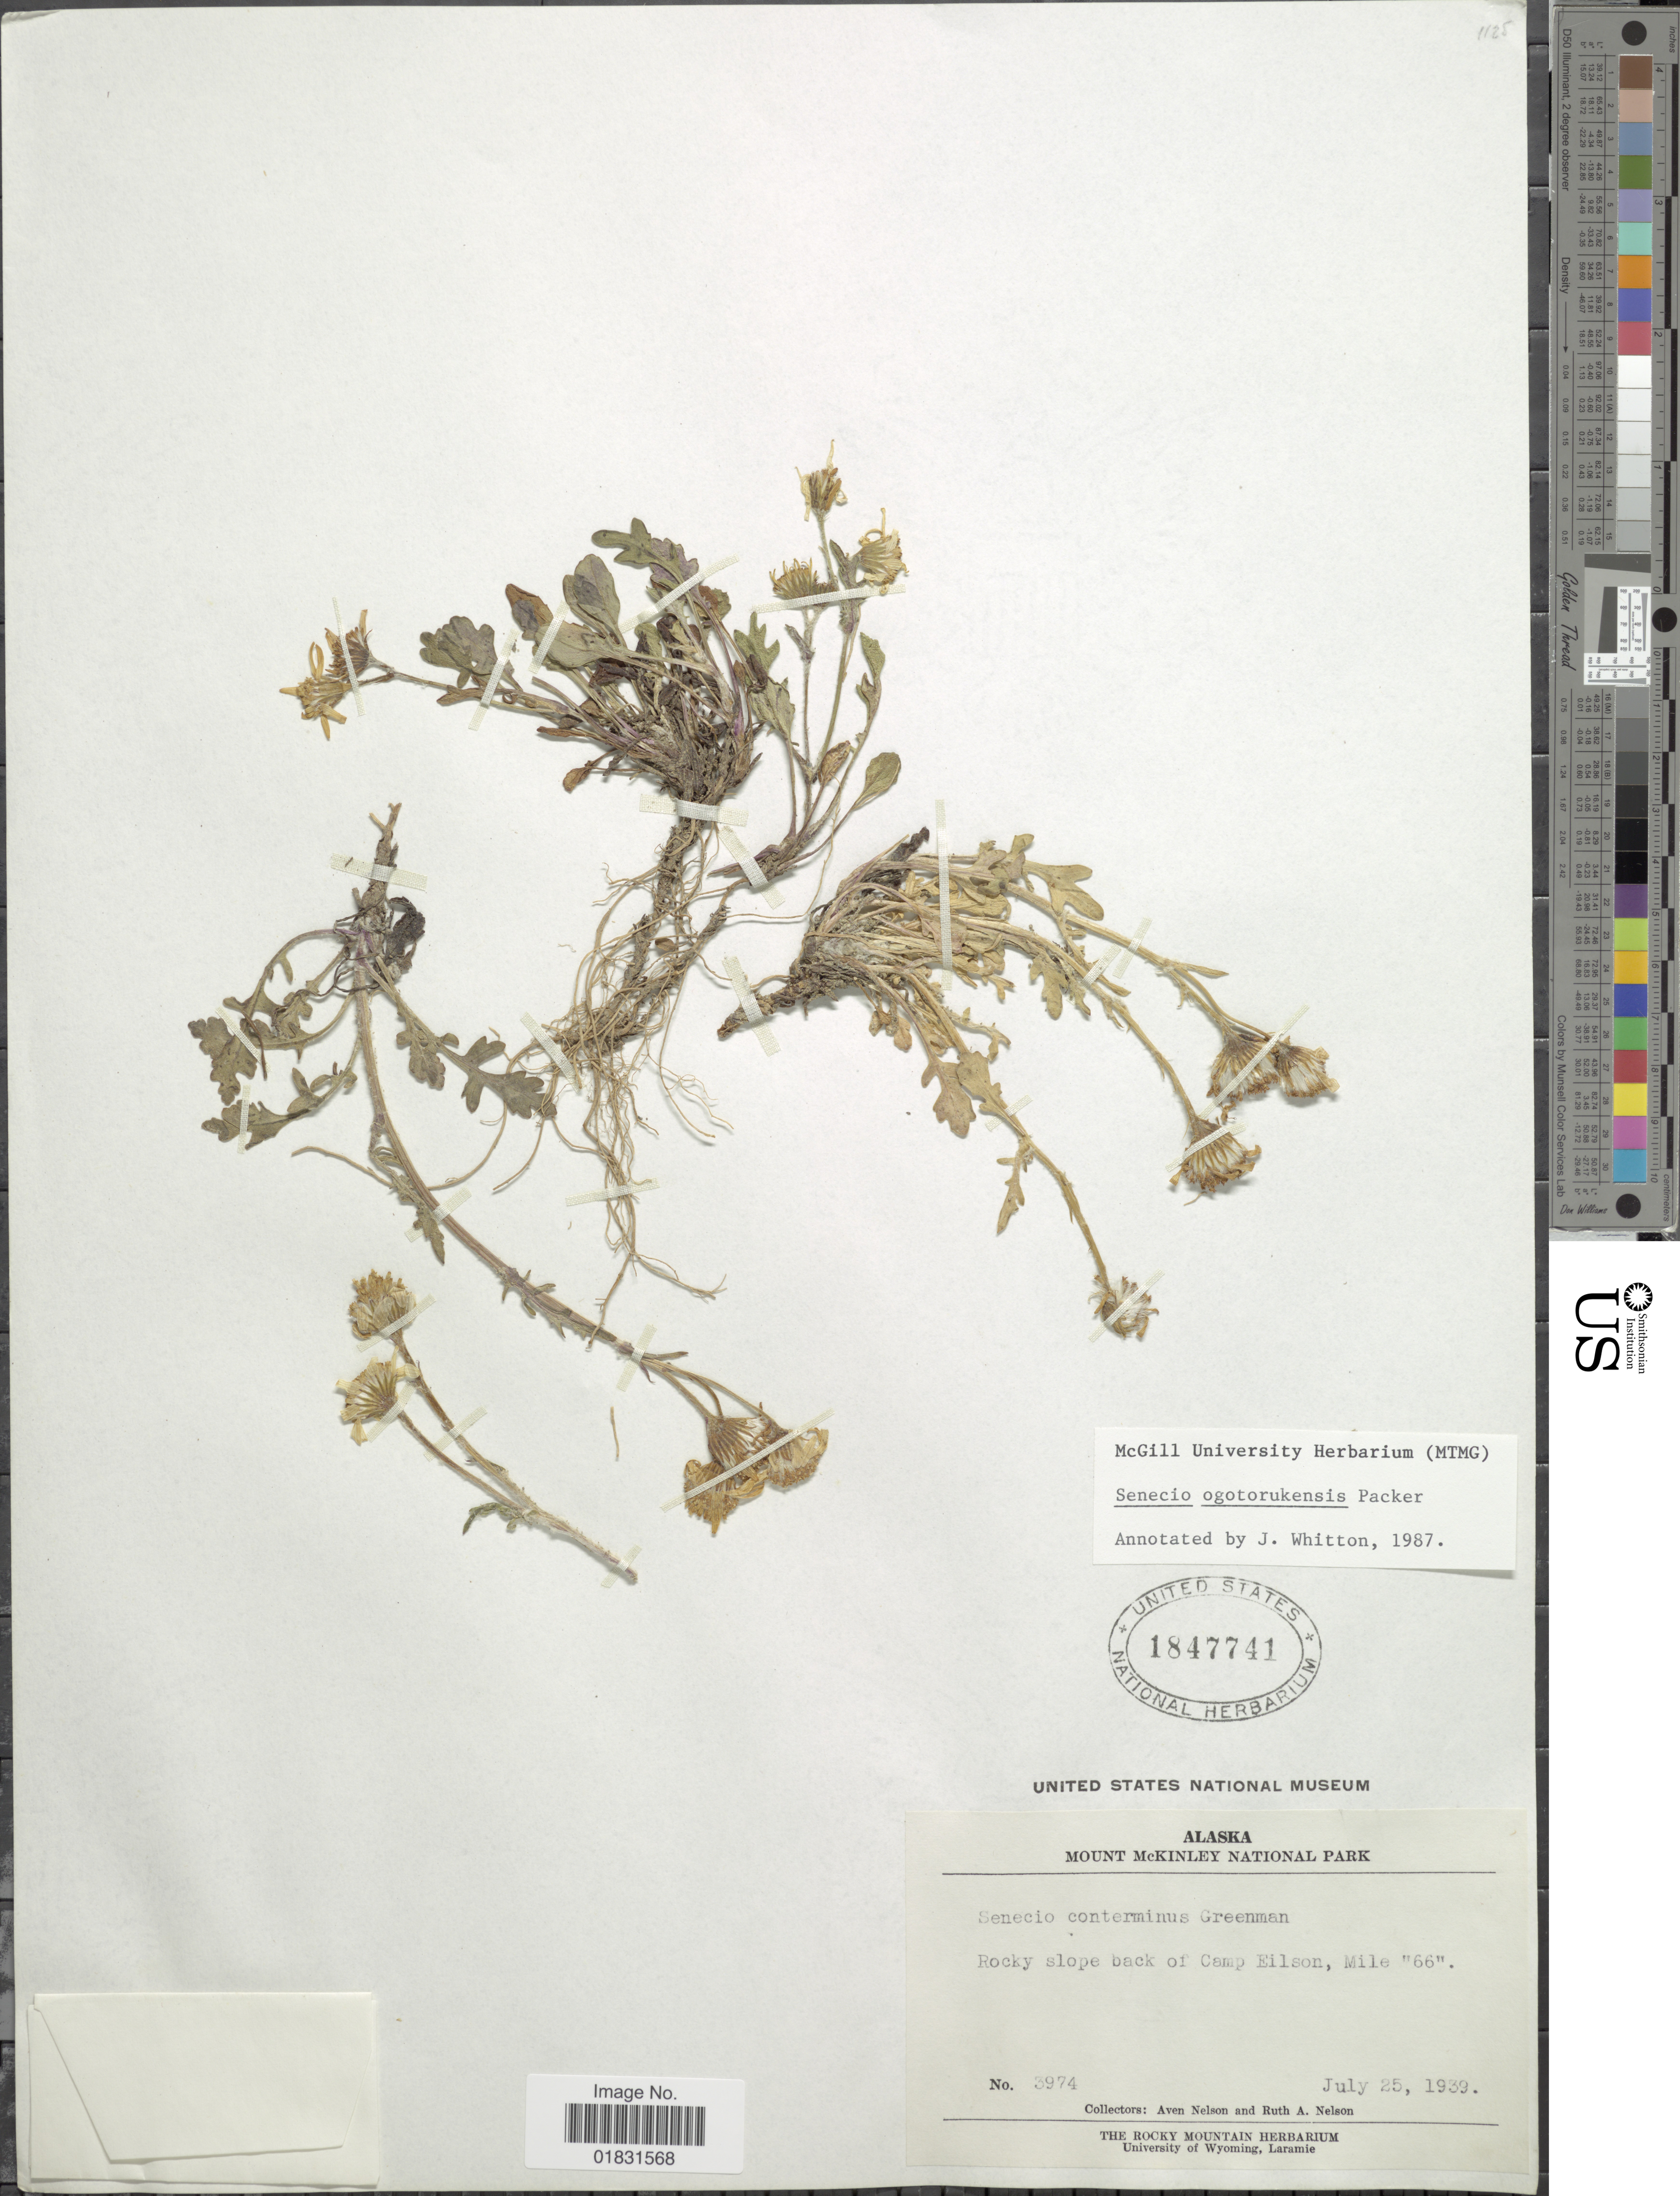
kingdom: Plantae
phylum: Tracheophyta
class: Magnoliopsida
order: Asterales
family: Asteraceae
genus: Packera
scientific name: Packera ogotorukensis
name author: (Packer) Á. Löve & D. Löve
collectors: A. Nelson & R. A. Nelson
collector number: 3974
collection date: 1939-07-25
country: United States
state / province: Alaska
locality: Mount McKinley National Park, Rocky slope back of Camp Eilson, Mile '66'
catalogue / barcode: US 1847741